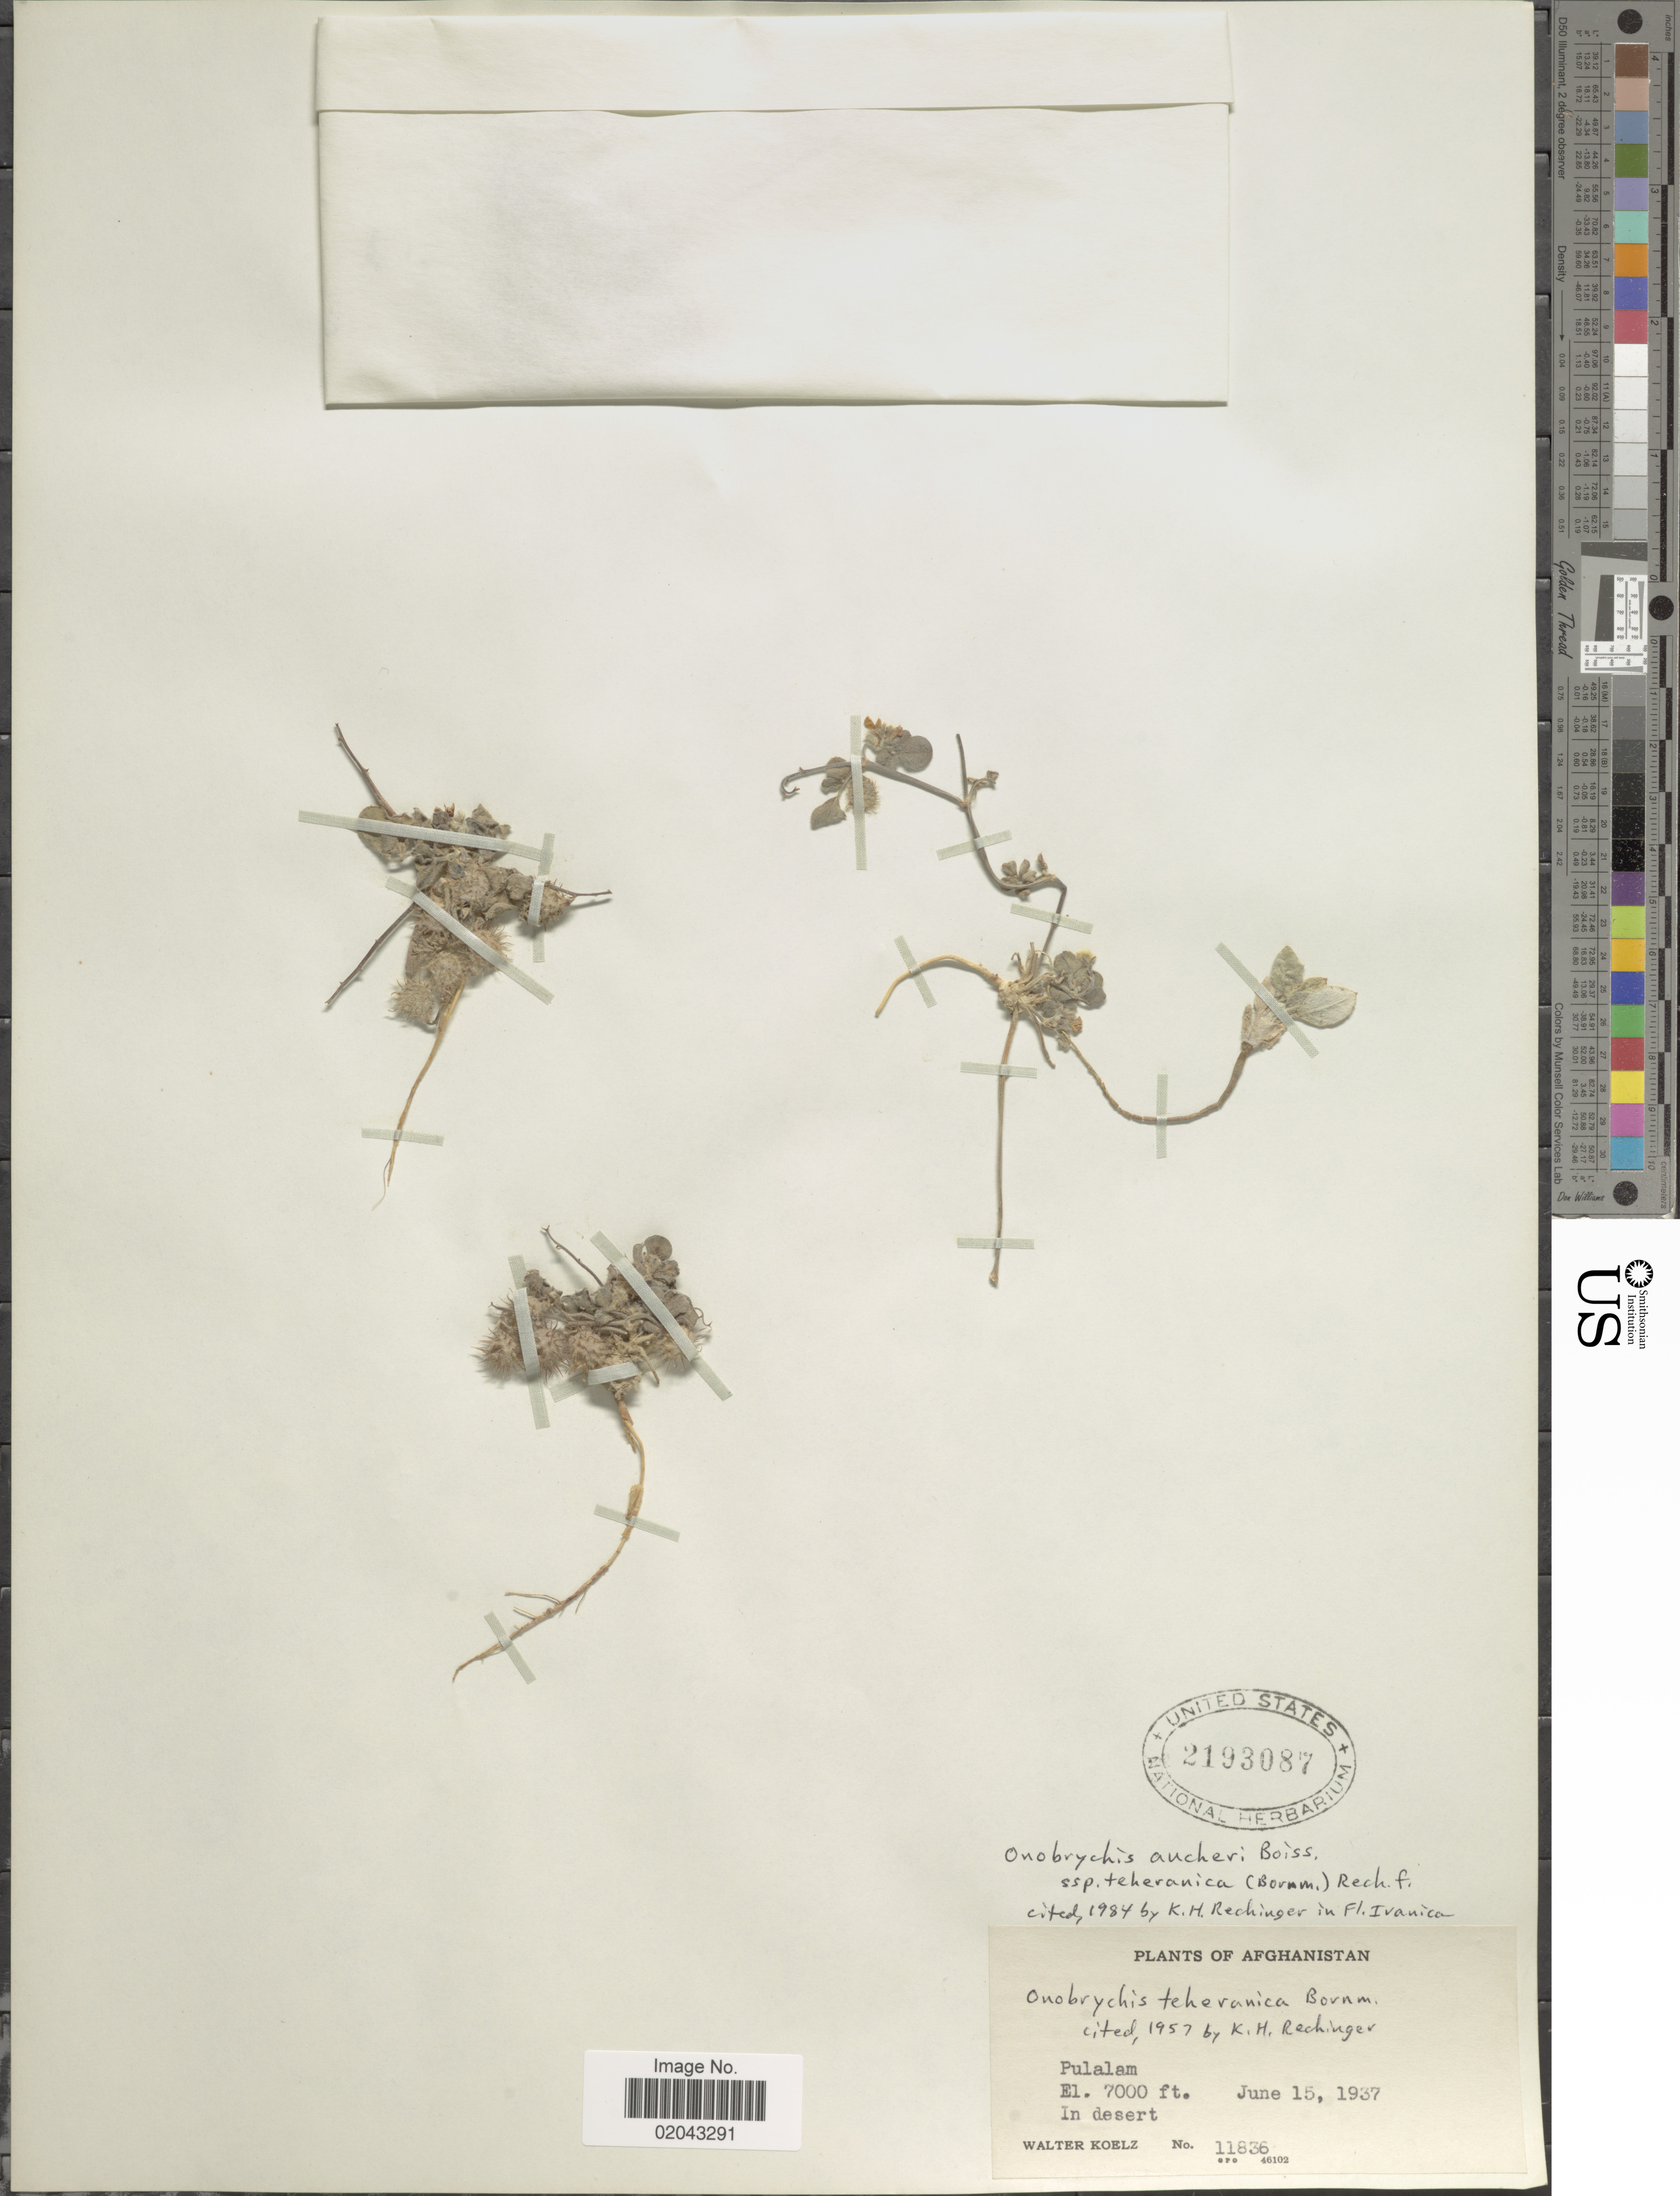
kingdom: Plantae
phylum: Tracheophyta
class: Magnoliopsida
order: Fabales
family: Fabaceae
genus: Onobrychis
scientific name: Onobrychis aucheri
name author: Boiss.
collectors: W. N. Koelz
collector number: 11836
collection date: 1937-06-15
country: Afghanistan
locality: Afghanistan, Pulalam, In desert.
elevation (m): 2134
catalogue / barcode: US 2193087